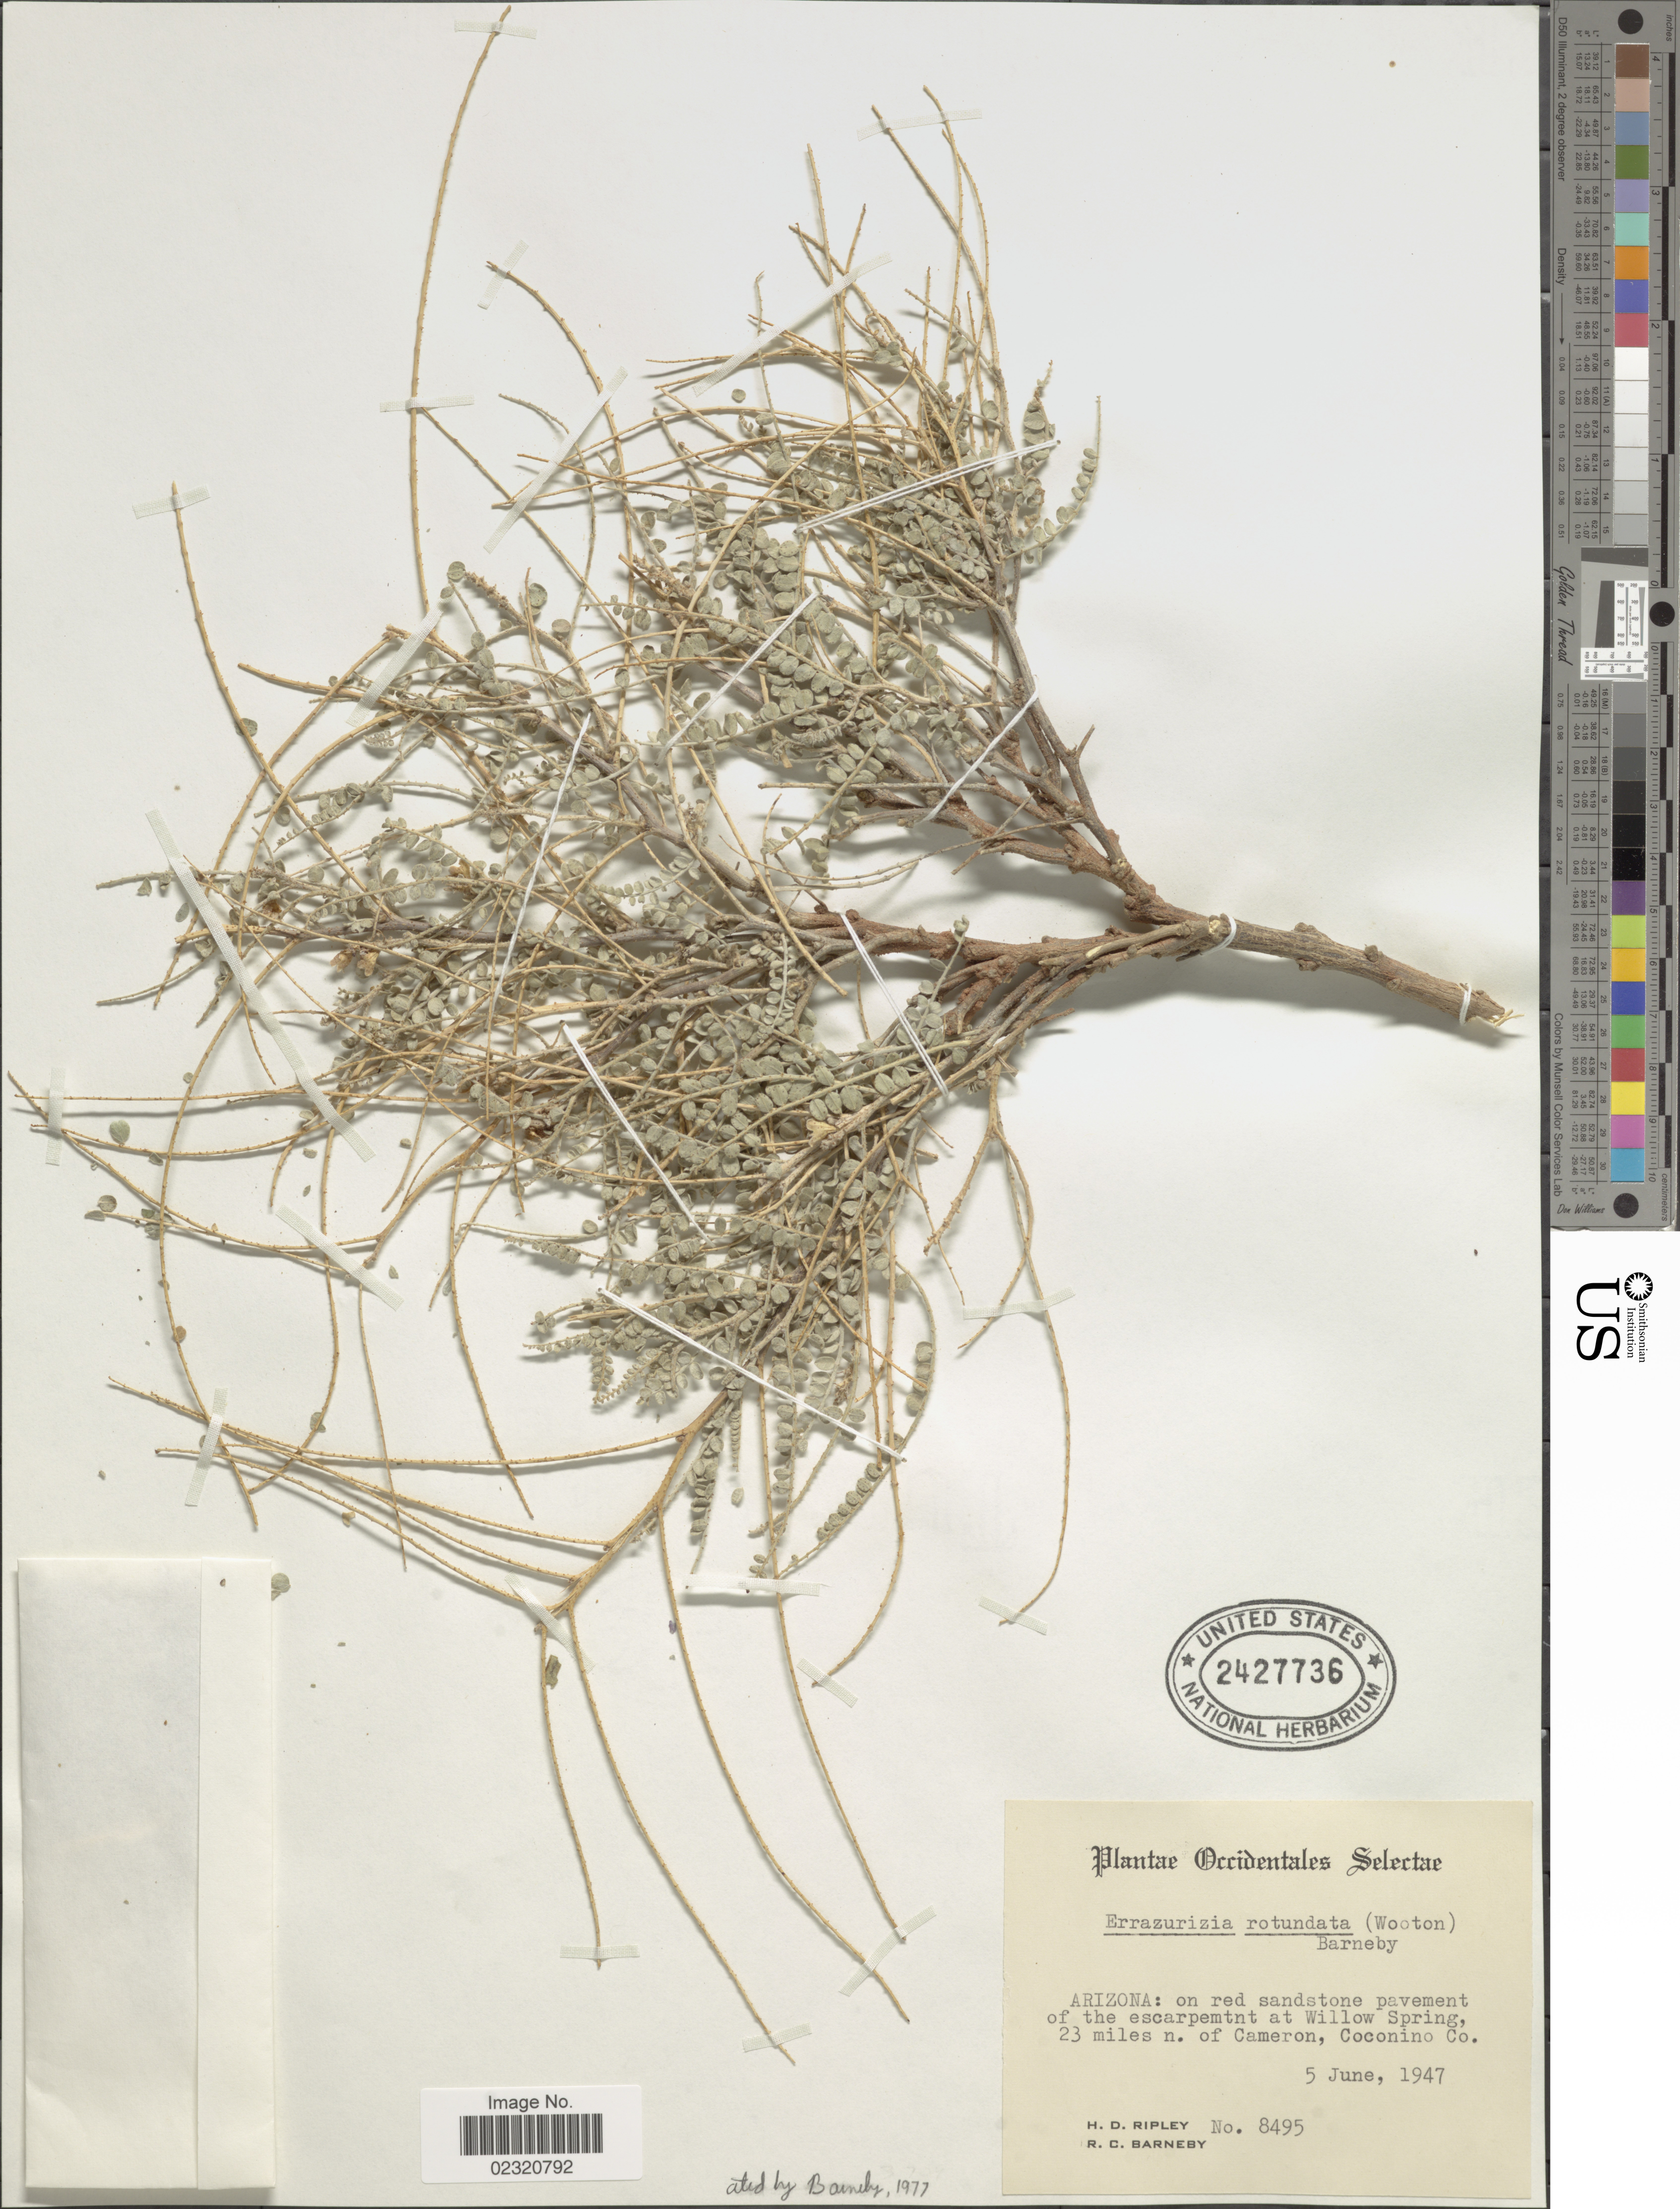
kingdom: Plantae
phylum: Tracheophyta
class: Magnoliopsida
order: Fabales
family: Fabaceae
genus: Errazurizia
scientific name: Errazurizia rotundata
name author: (Wooton) Barneby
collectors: H. Ripley & R. C. Barneby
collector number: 8495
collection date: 1947-06-05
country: United States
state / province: Arizona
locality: Willow Spring, 23 miles n. of Cameron, Coconino Co.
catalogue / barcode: US 2427736